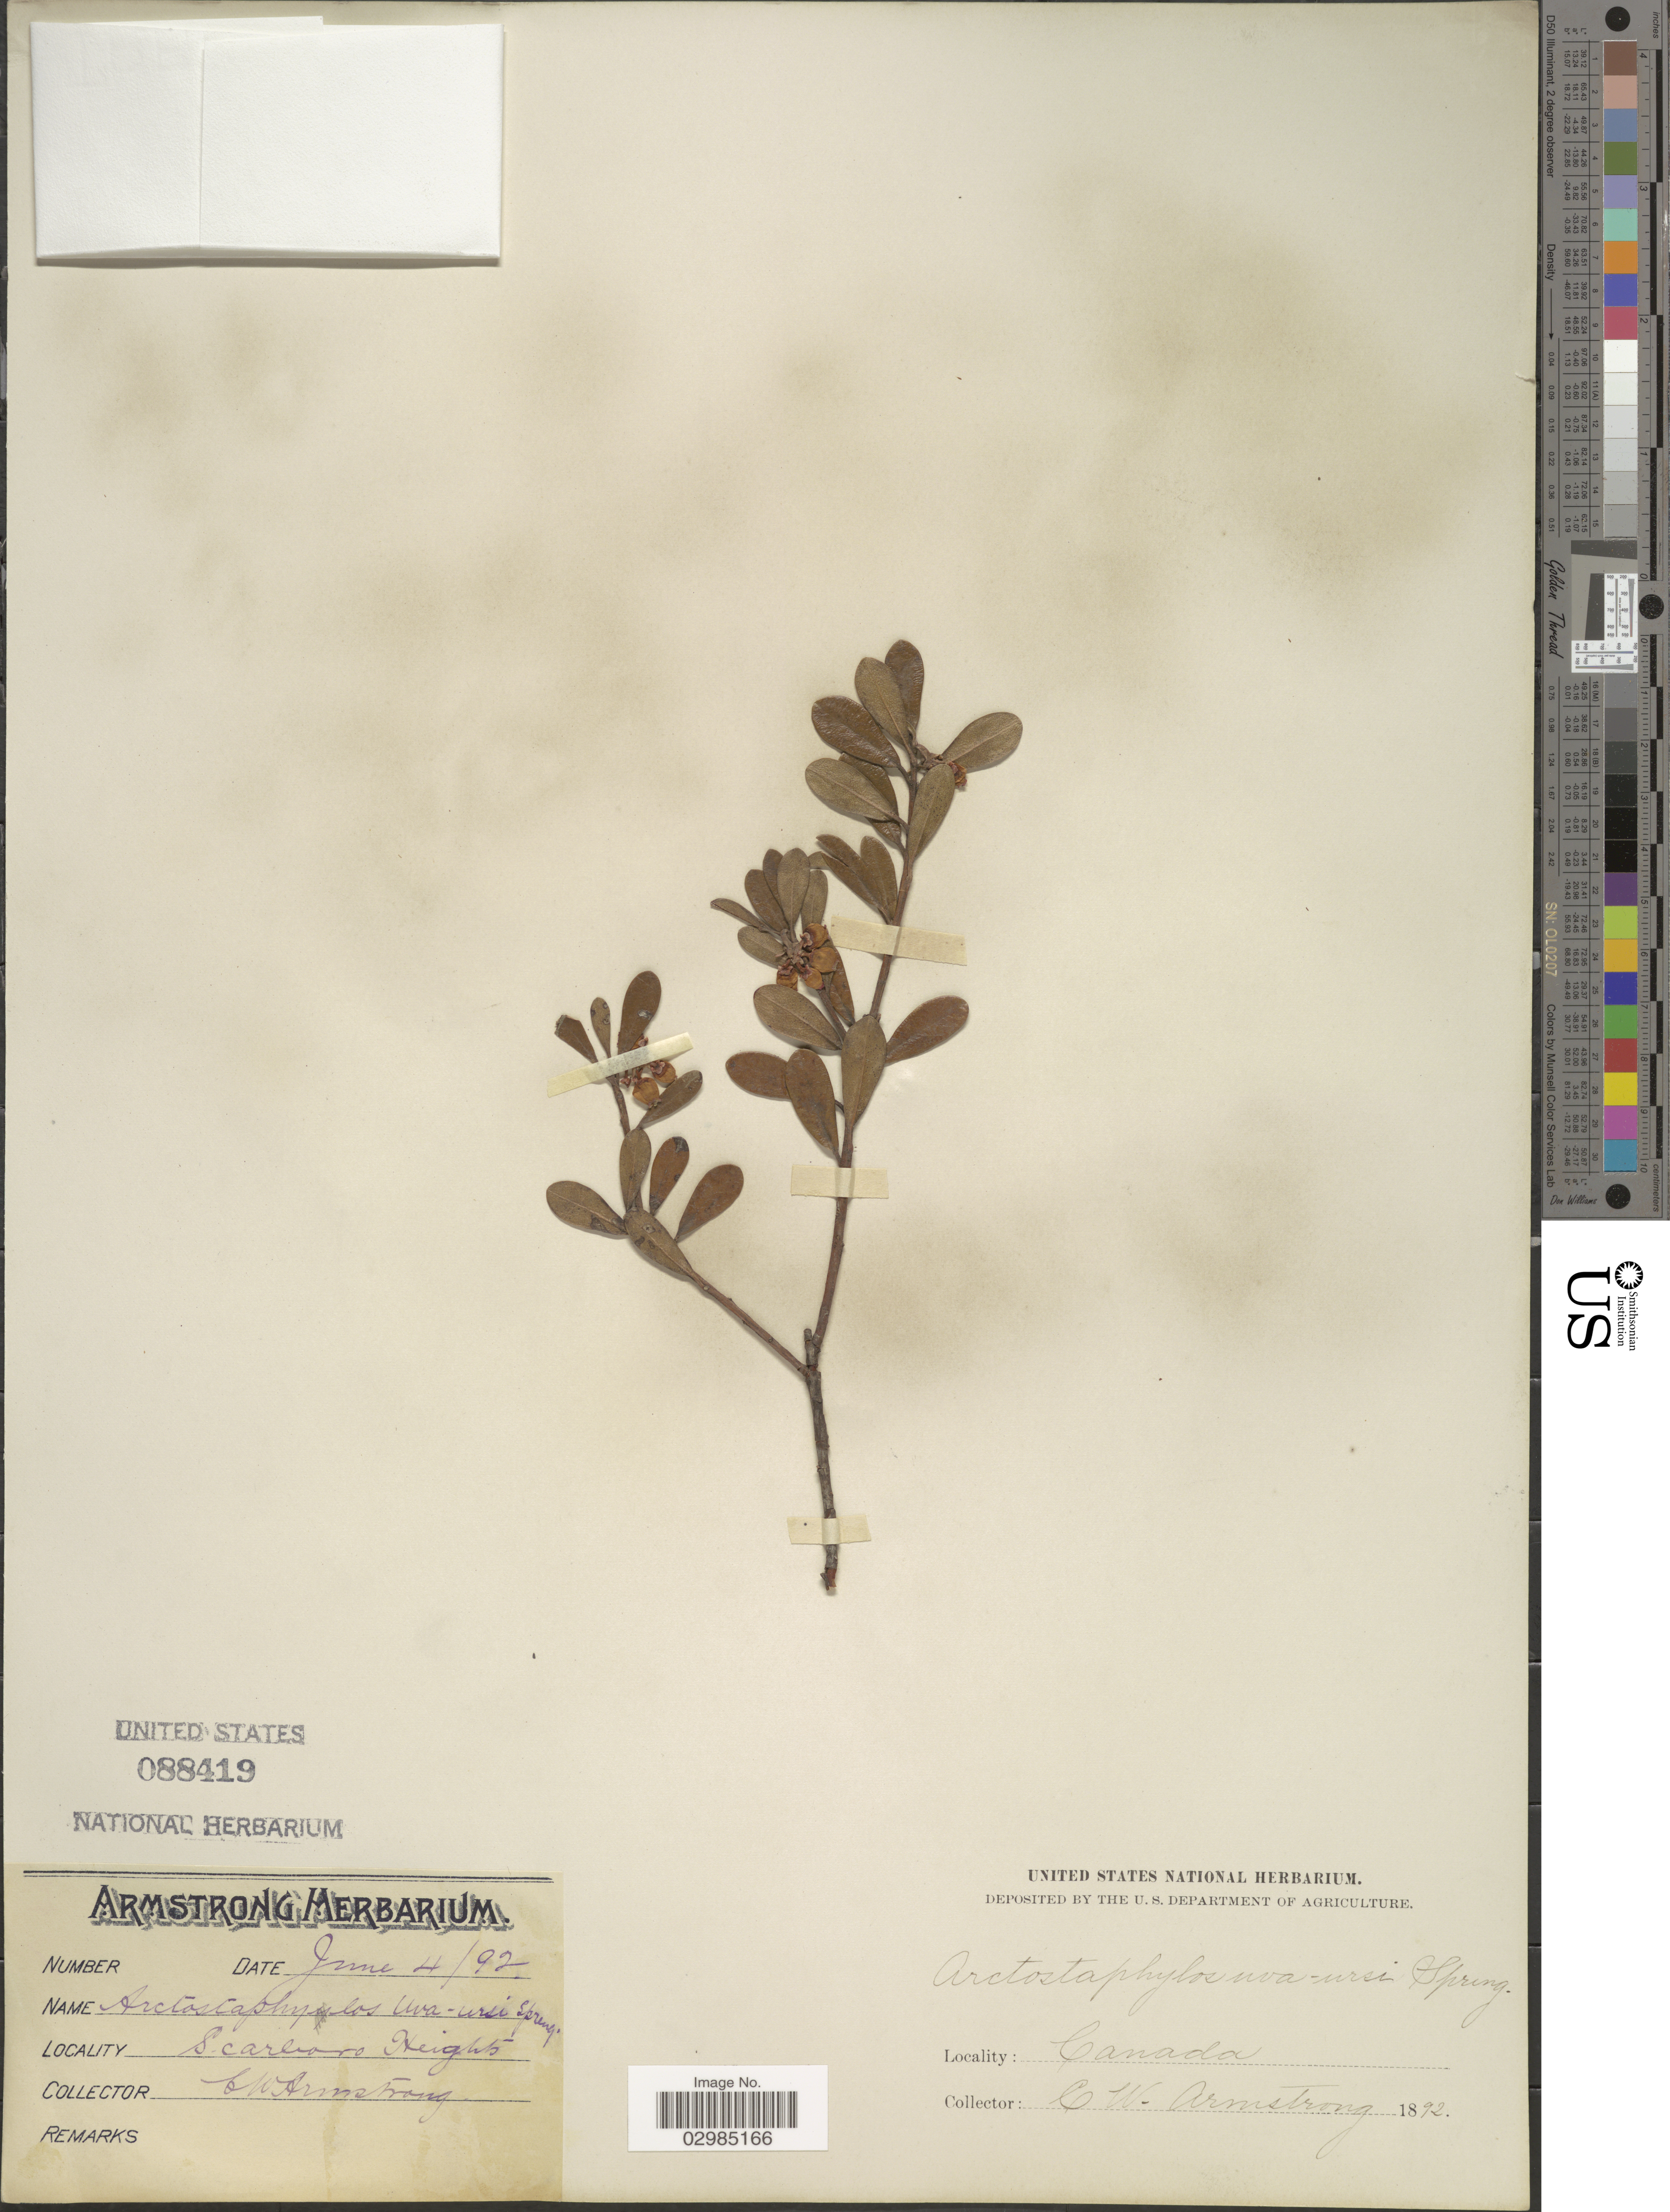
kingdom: Plantae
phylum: Tracheophyta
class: Magnoliopsida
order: Ericales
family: Ericaceae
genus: Arctostaphylos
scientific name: Arctostaphylos uva-ursi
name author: (L.) Spreng.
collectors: C. W. Armstrong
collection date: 1892-06-04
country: Canada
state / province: Ontario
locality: Scarboro Heights.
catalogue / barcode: US 88419